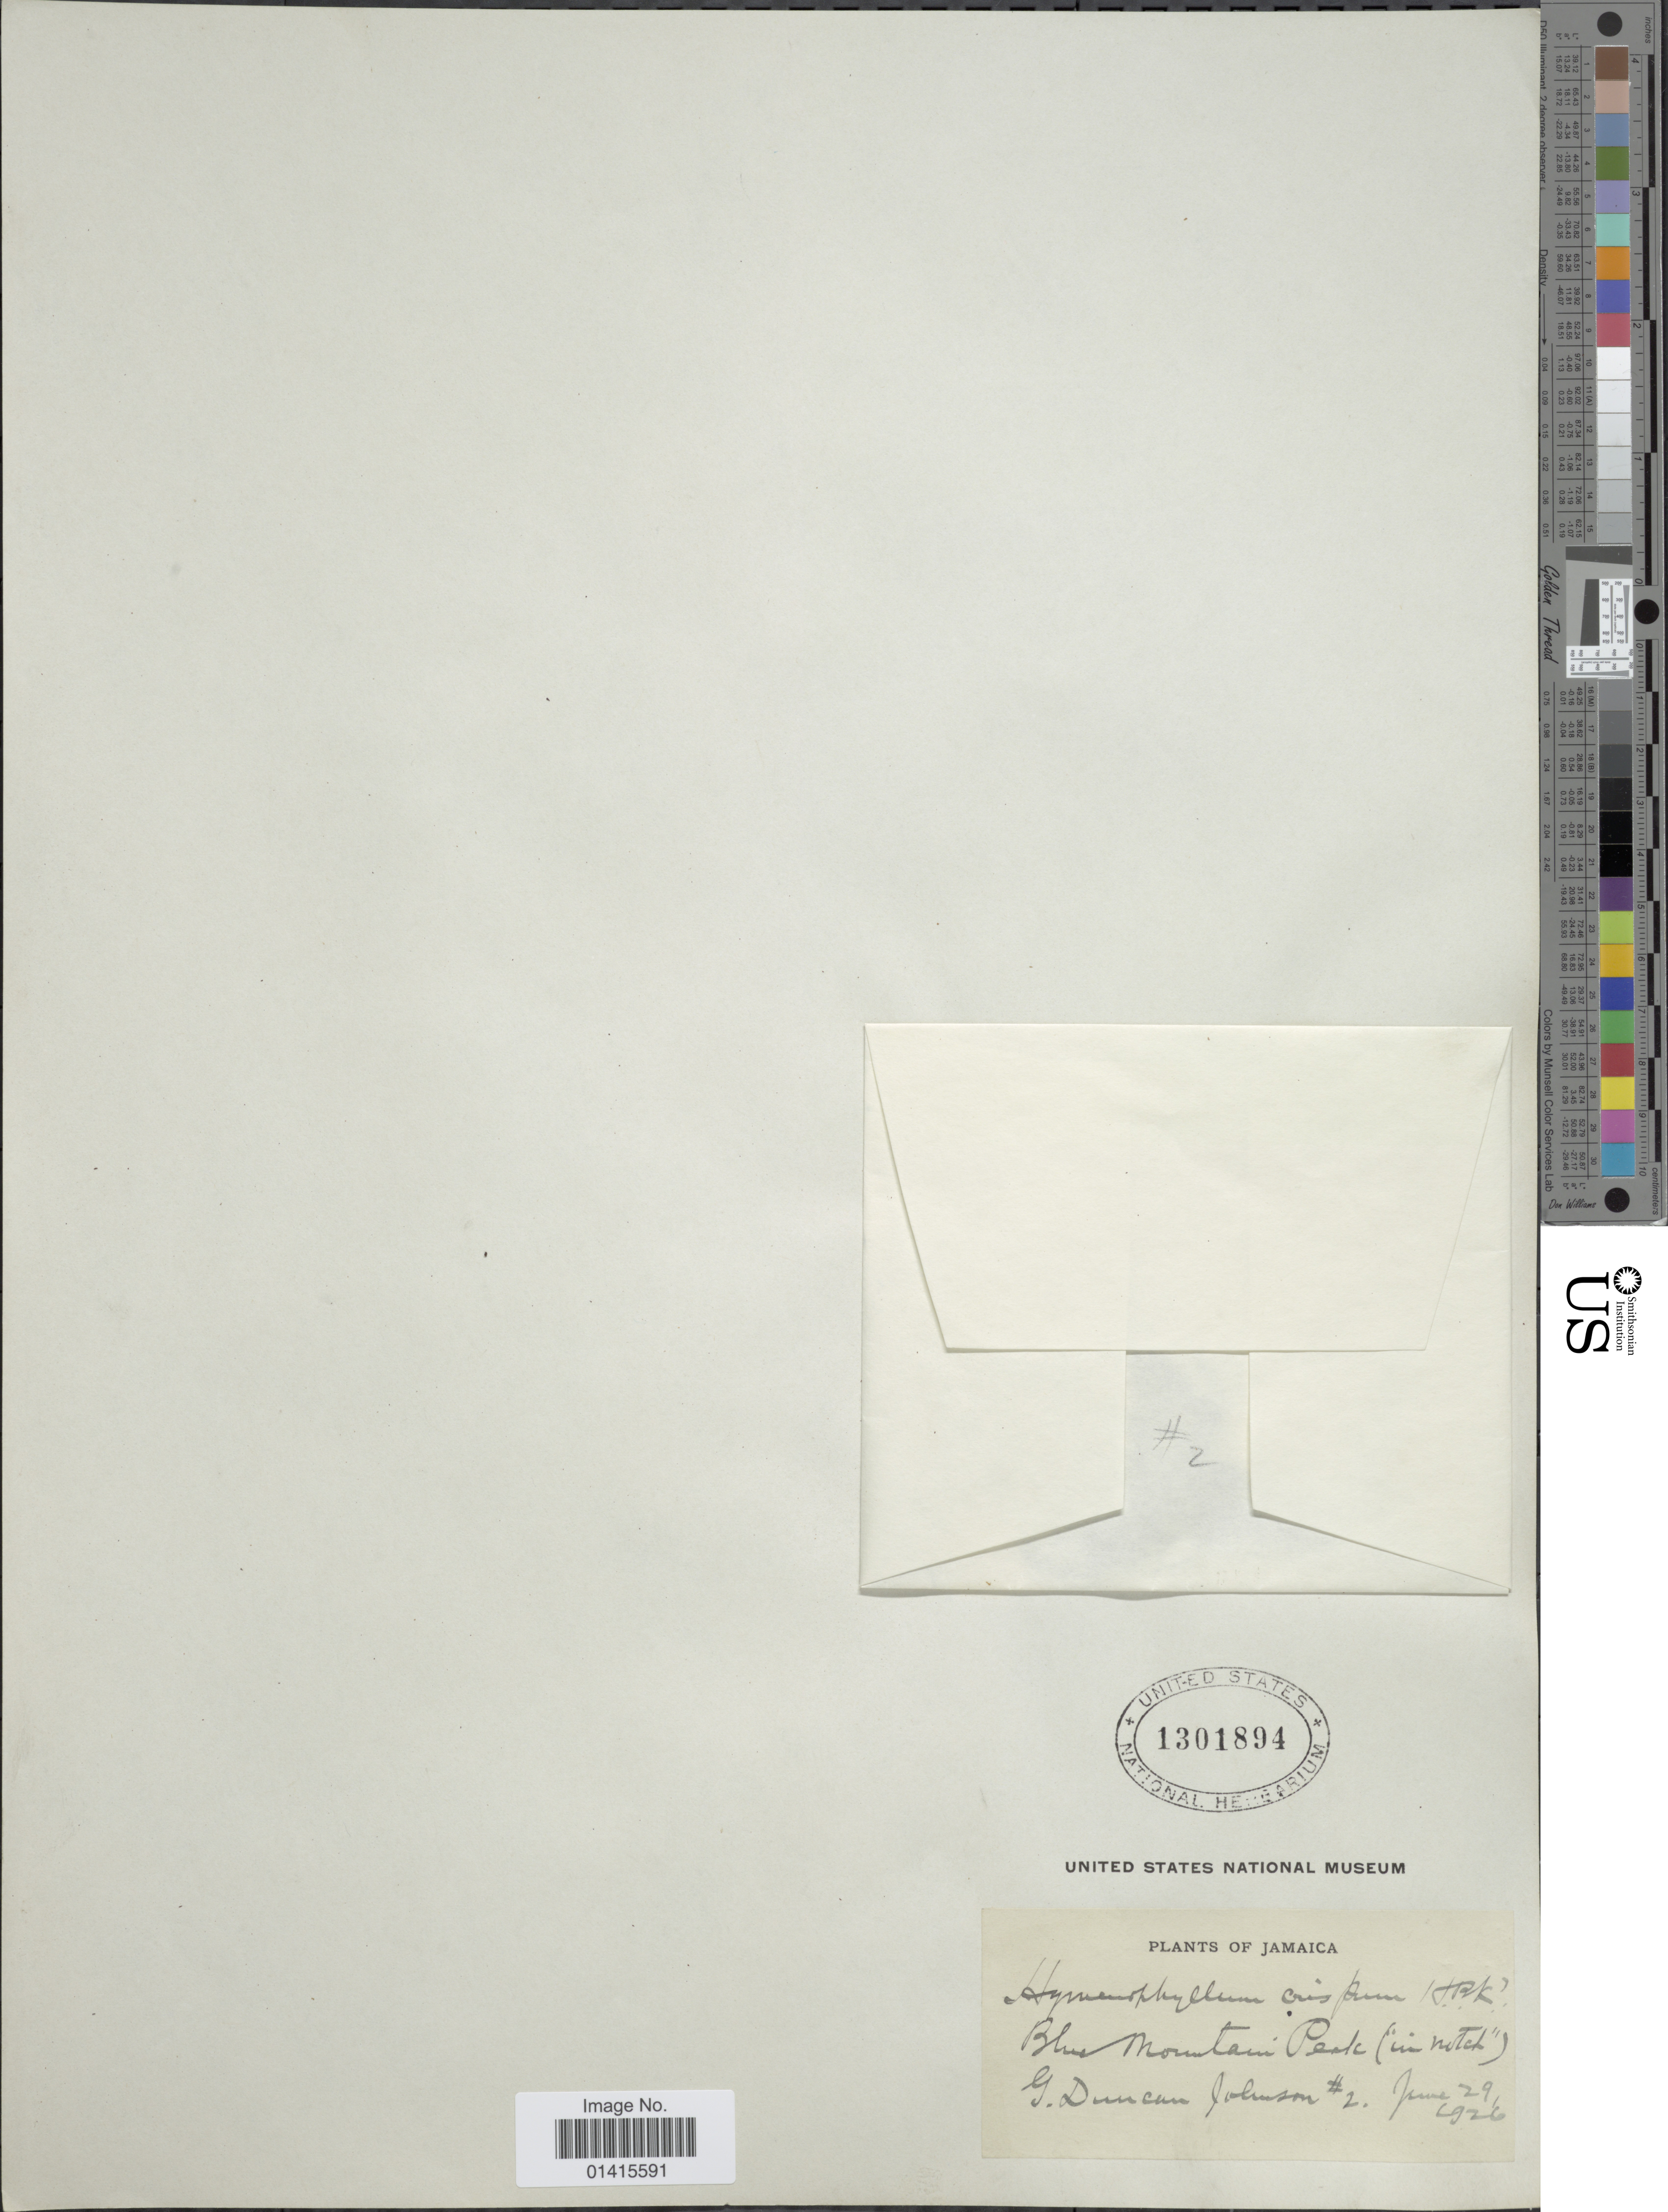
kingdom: Plantae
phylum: Tracheophyta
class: Polypodiopsida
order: Hymenophyllales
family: Hymenophyllaceae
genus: Hymenophyllum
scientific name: Hymenophyllum undulatum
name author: (Sw.) Sw.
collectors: G. Johnson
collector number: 2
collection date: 1926-06-29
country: Jamaica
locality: Blue Mountain Peak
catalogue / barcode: US 1301894